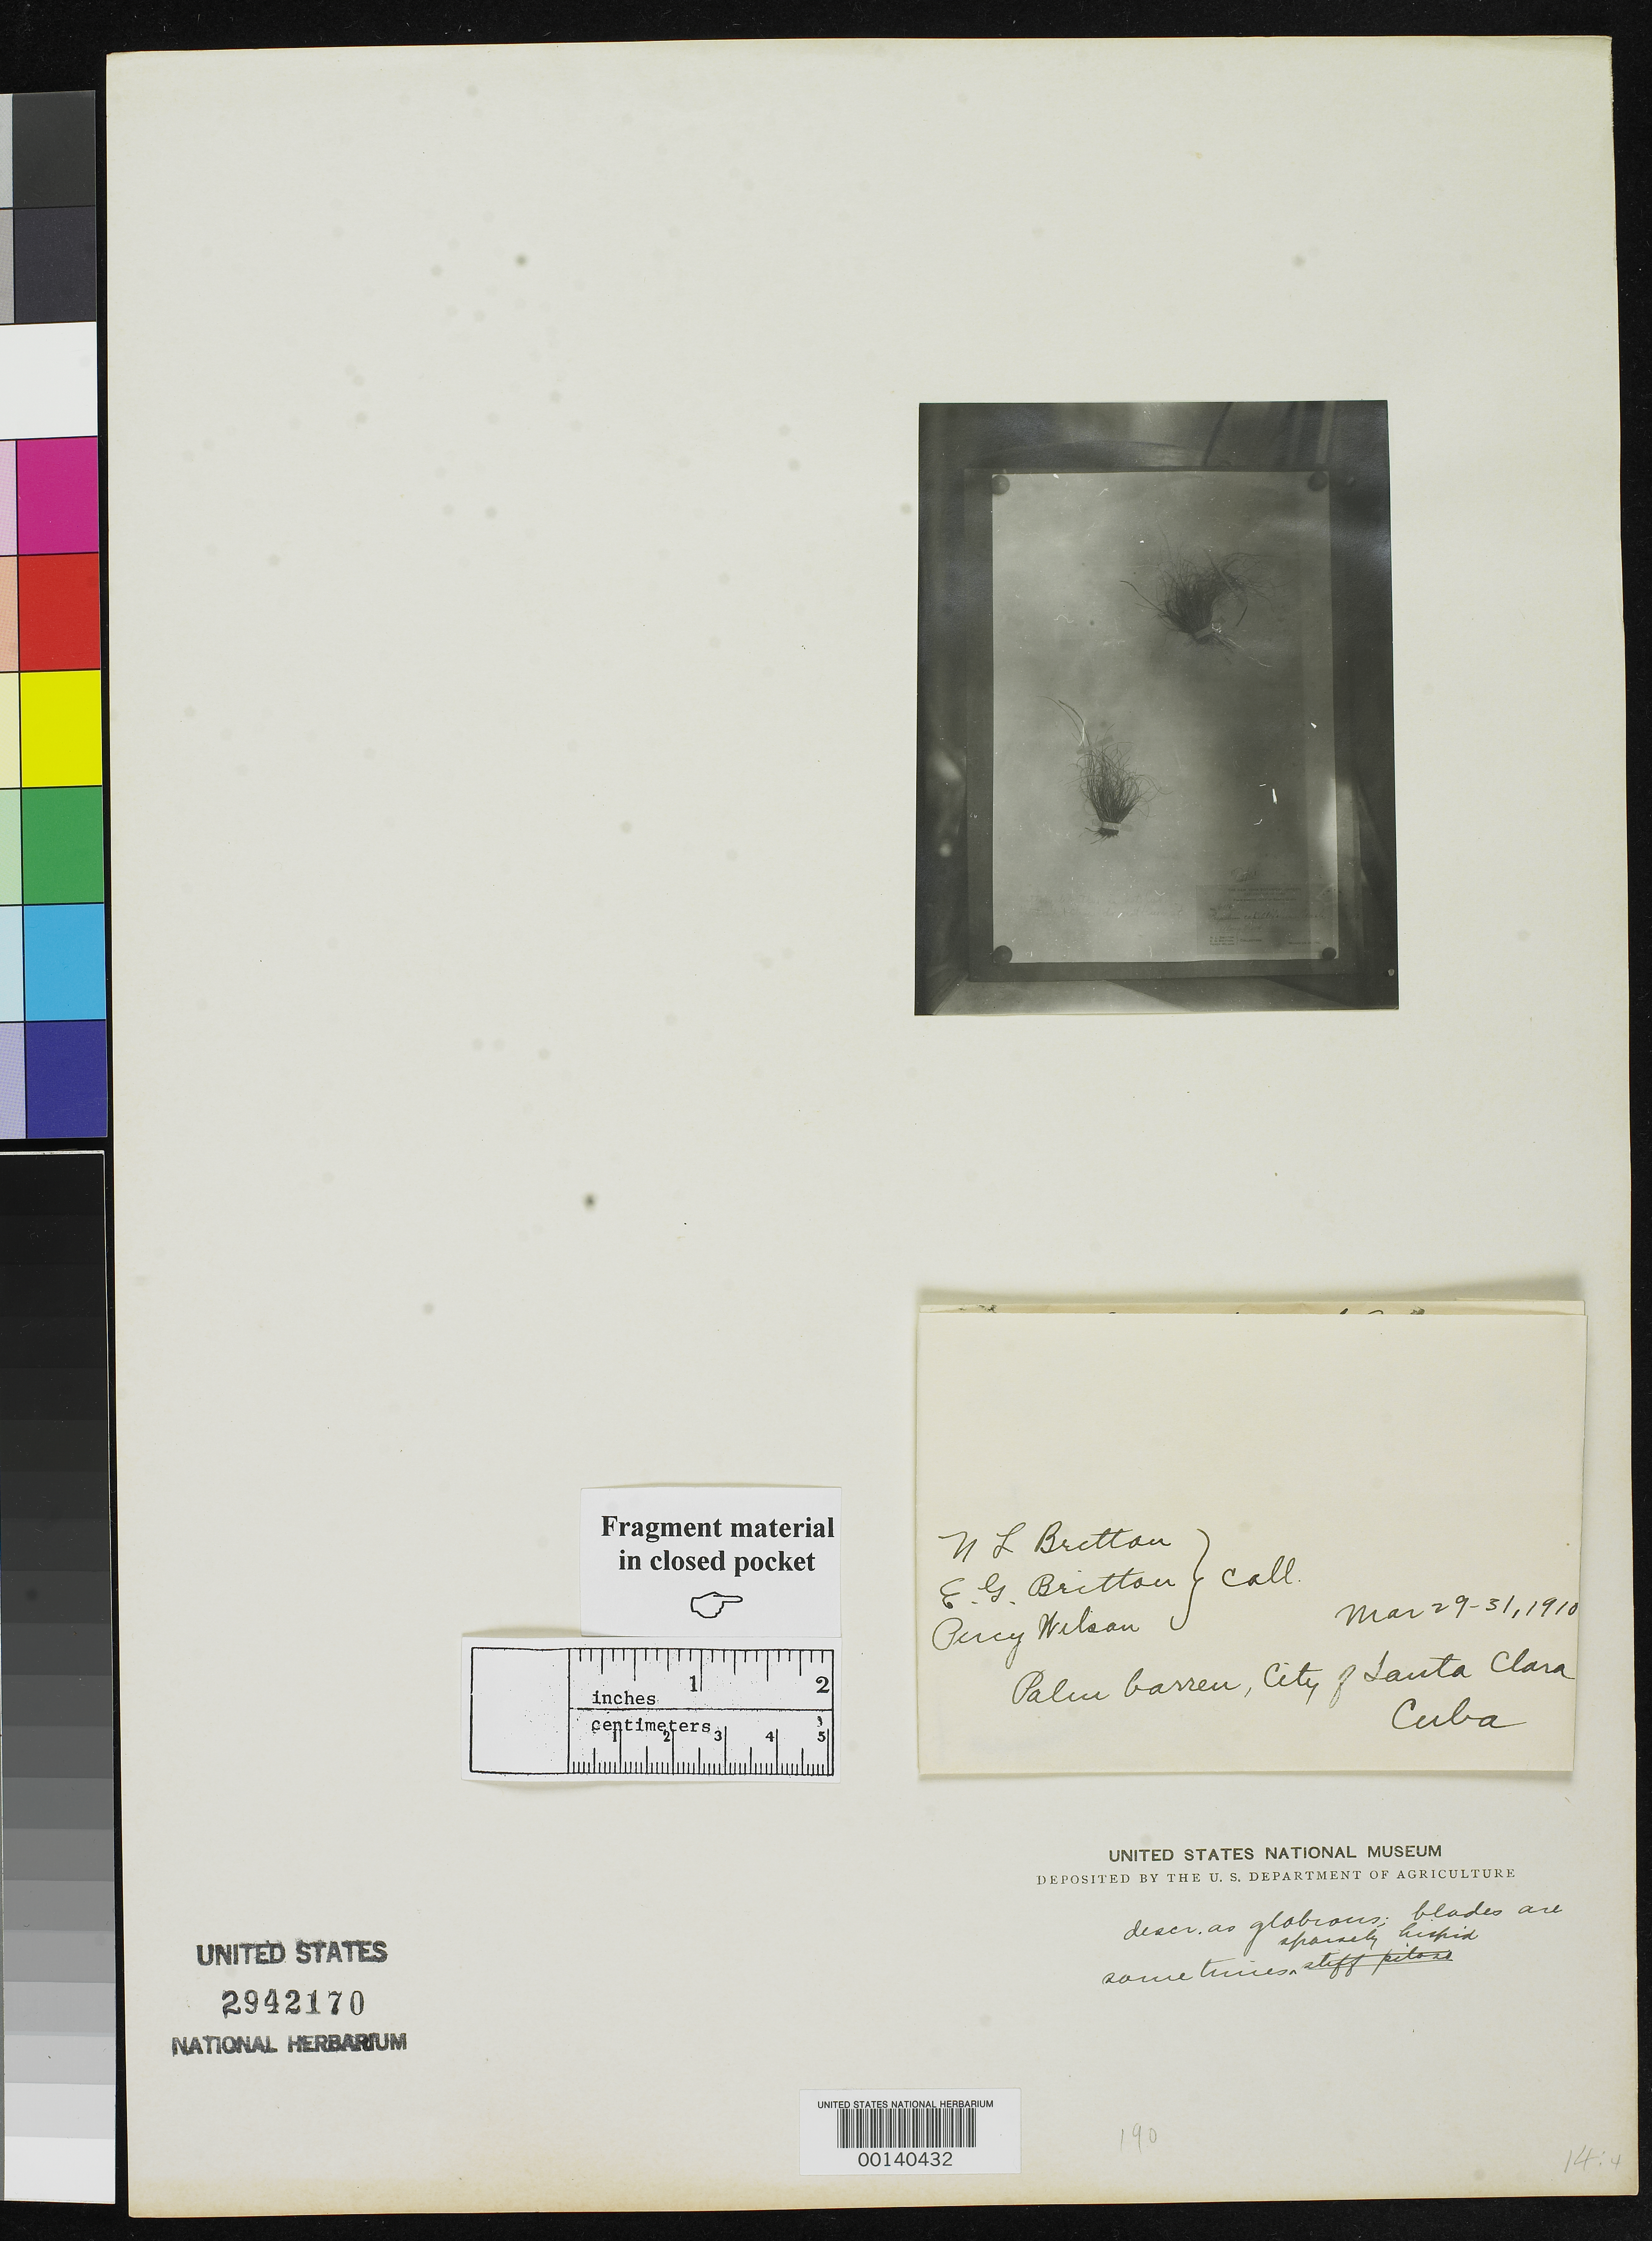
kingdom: Plantae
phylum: Tracheophyta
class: Liliopsida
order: Poales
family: Poaceae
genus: Paspalum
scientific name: Paspalum capillifolium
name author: Nash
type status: Type Fragment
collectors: N. Britton & P. Wilson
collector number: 6116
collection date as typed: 29 Mar 1910 to 31 Mar 1910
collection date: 1910-03-29/1910-03-31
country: Cuba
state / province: Las Villas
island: Greater Antilles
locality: Santa Clara.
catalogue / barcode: US 2942170